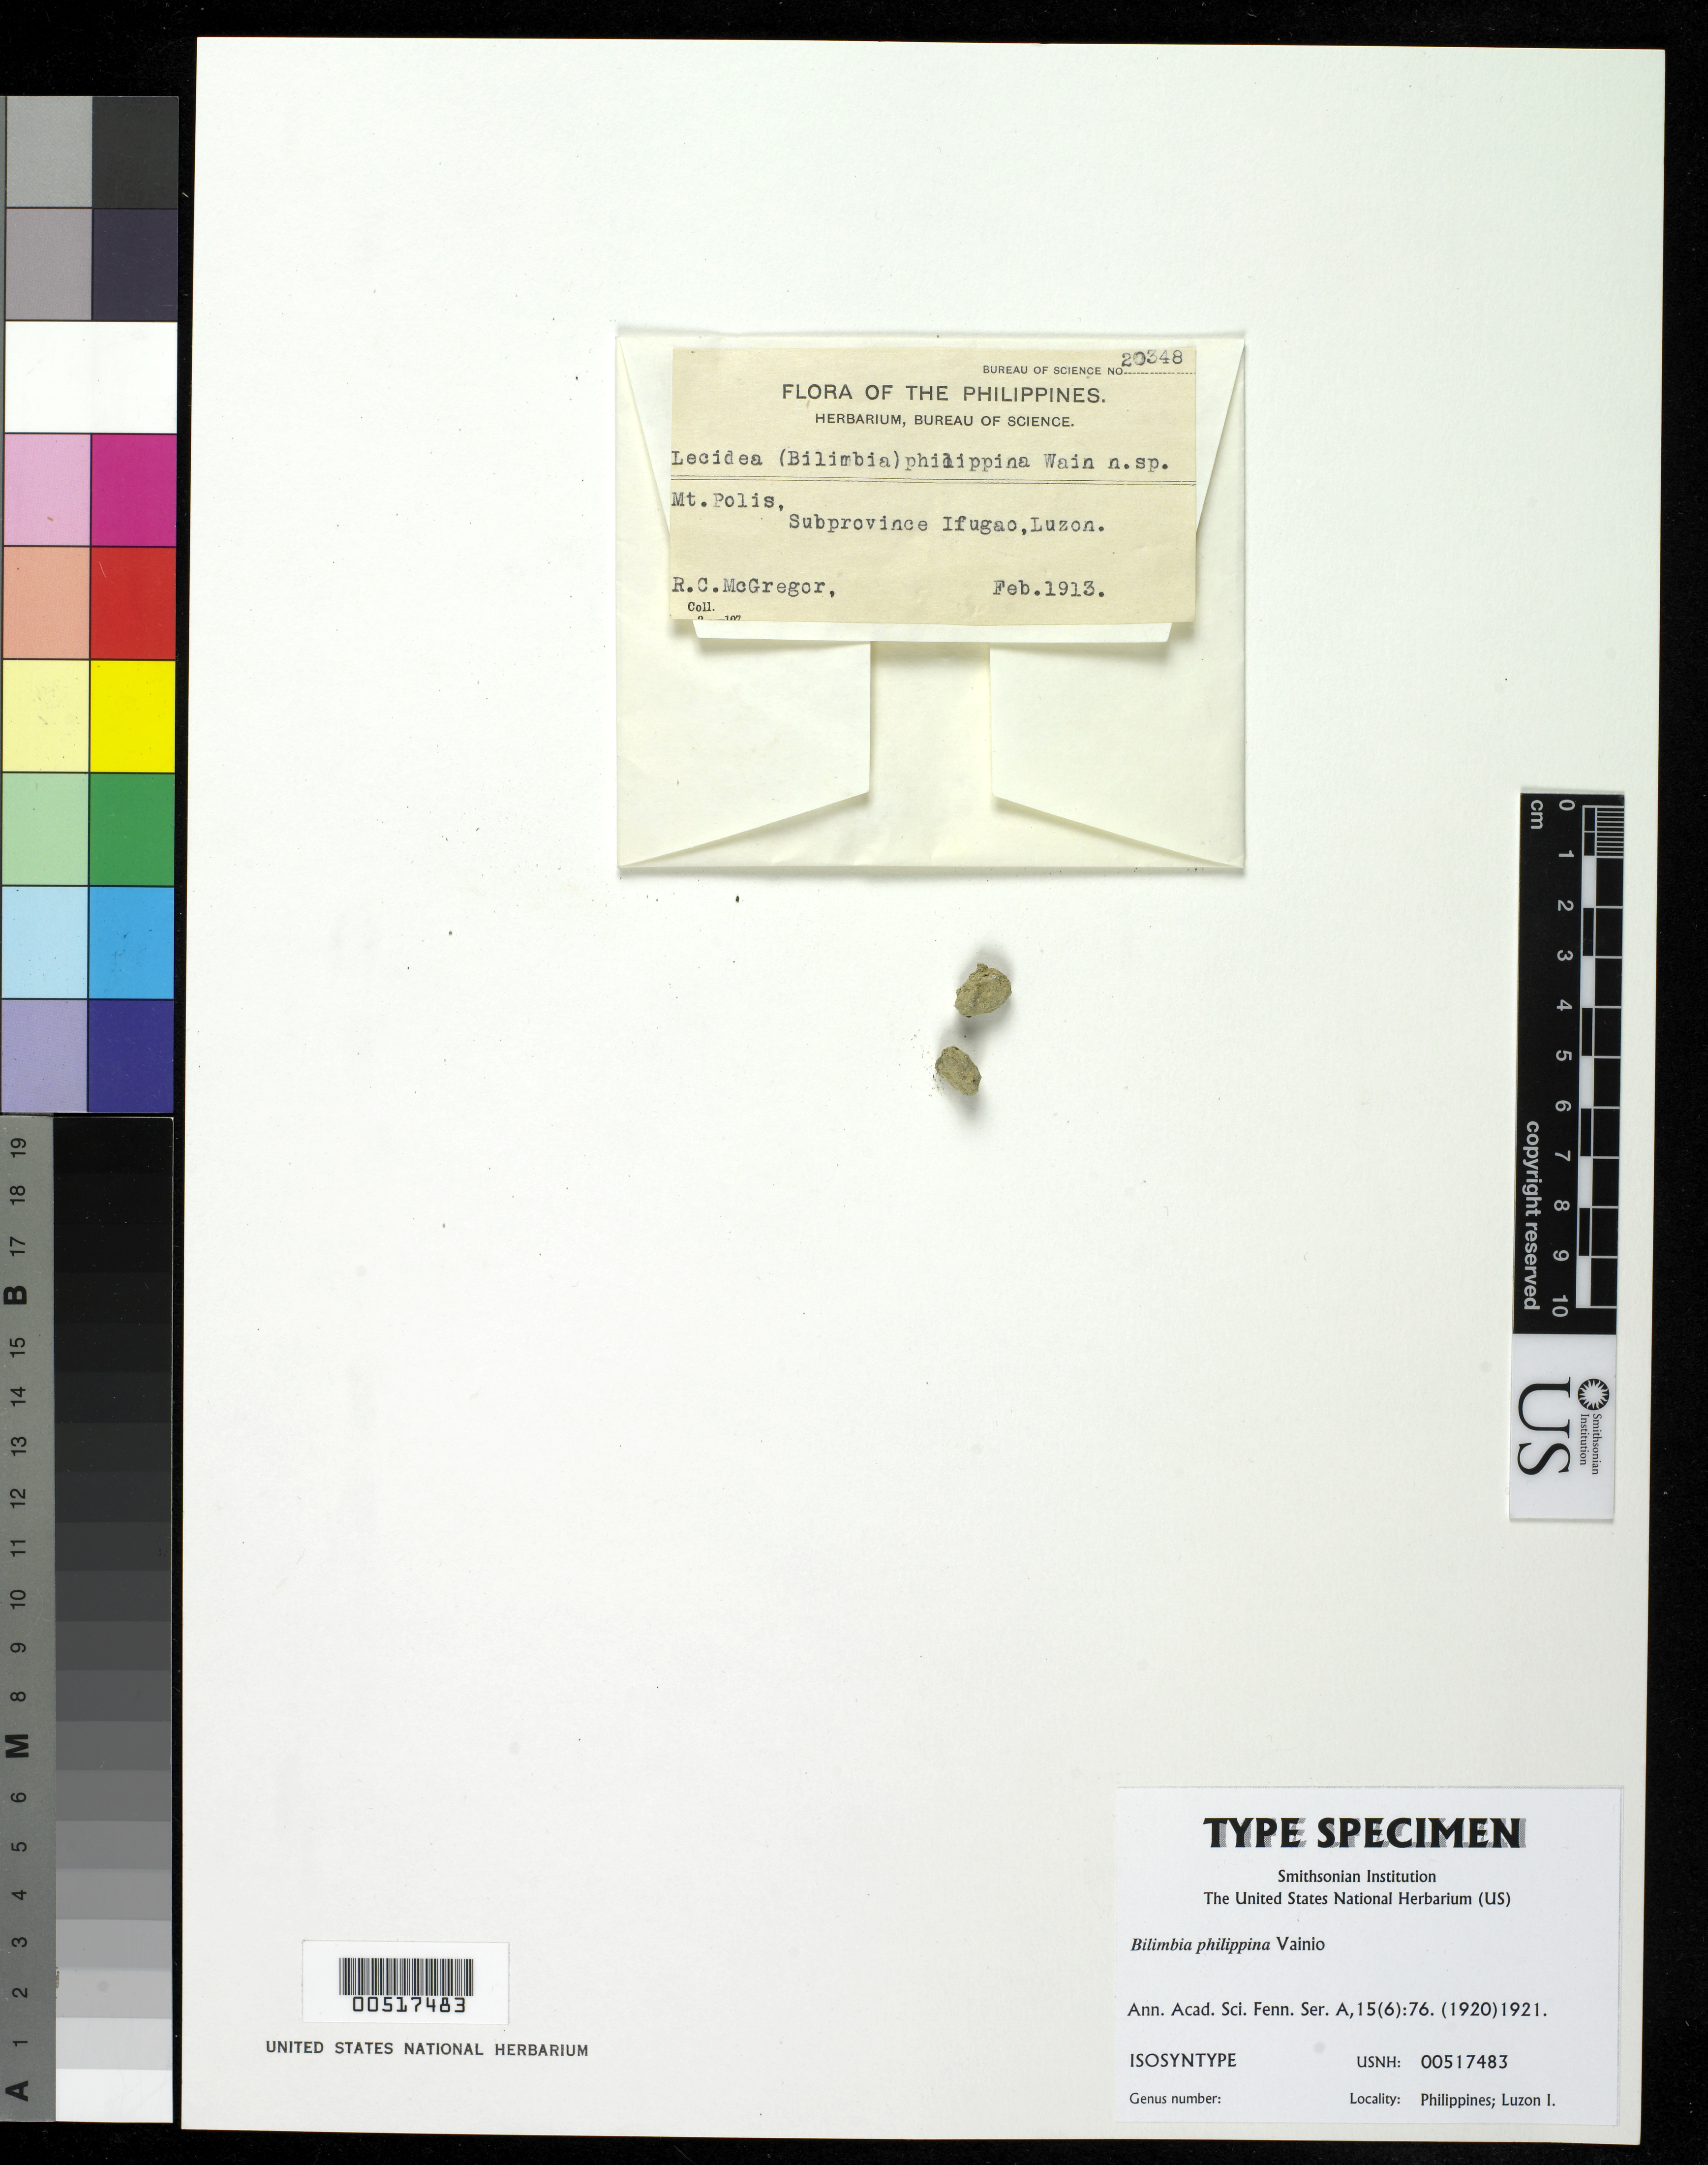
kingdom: Fungi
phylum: Ascomycota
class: Lecanoromycetes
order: Lecanorales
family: Ramalinaceae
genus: Bilimbia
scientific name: Bilimbia philippina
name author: Vain.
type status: Isosyntype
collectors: R. C. McGregor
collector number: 20348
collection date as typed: Feb 1913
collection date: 1913-02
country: Philippines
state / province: Cordillera (Administrative Region)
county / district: Ifugao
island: Luzon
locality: Mt. Polis.